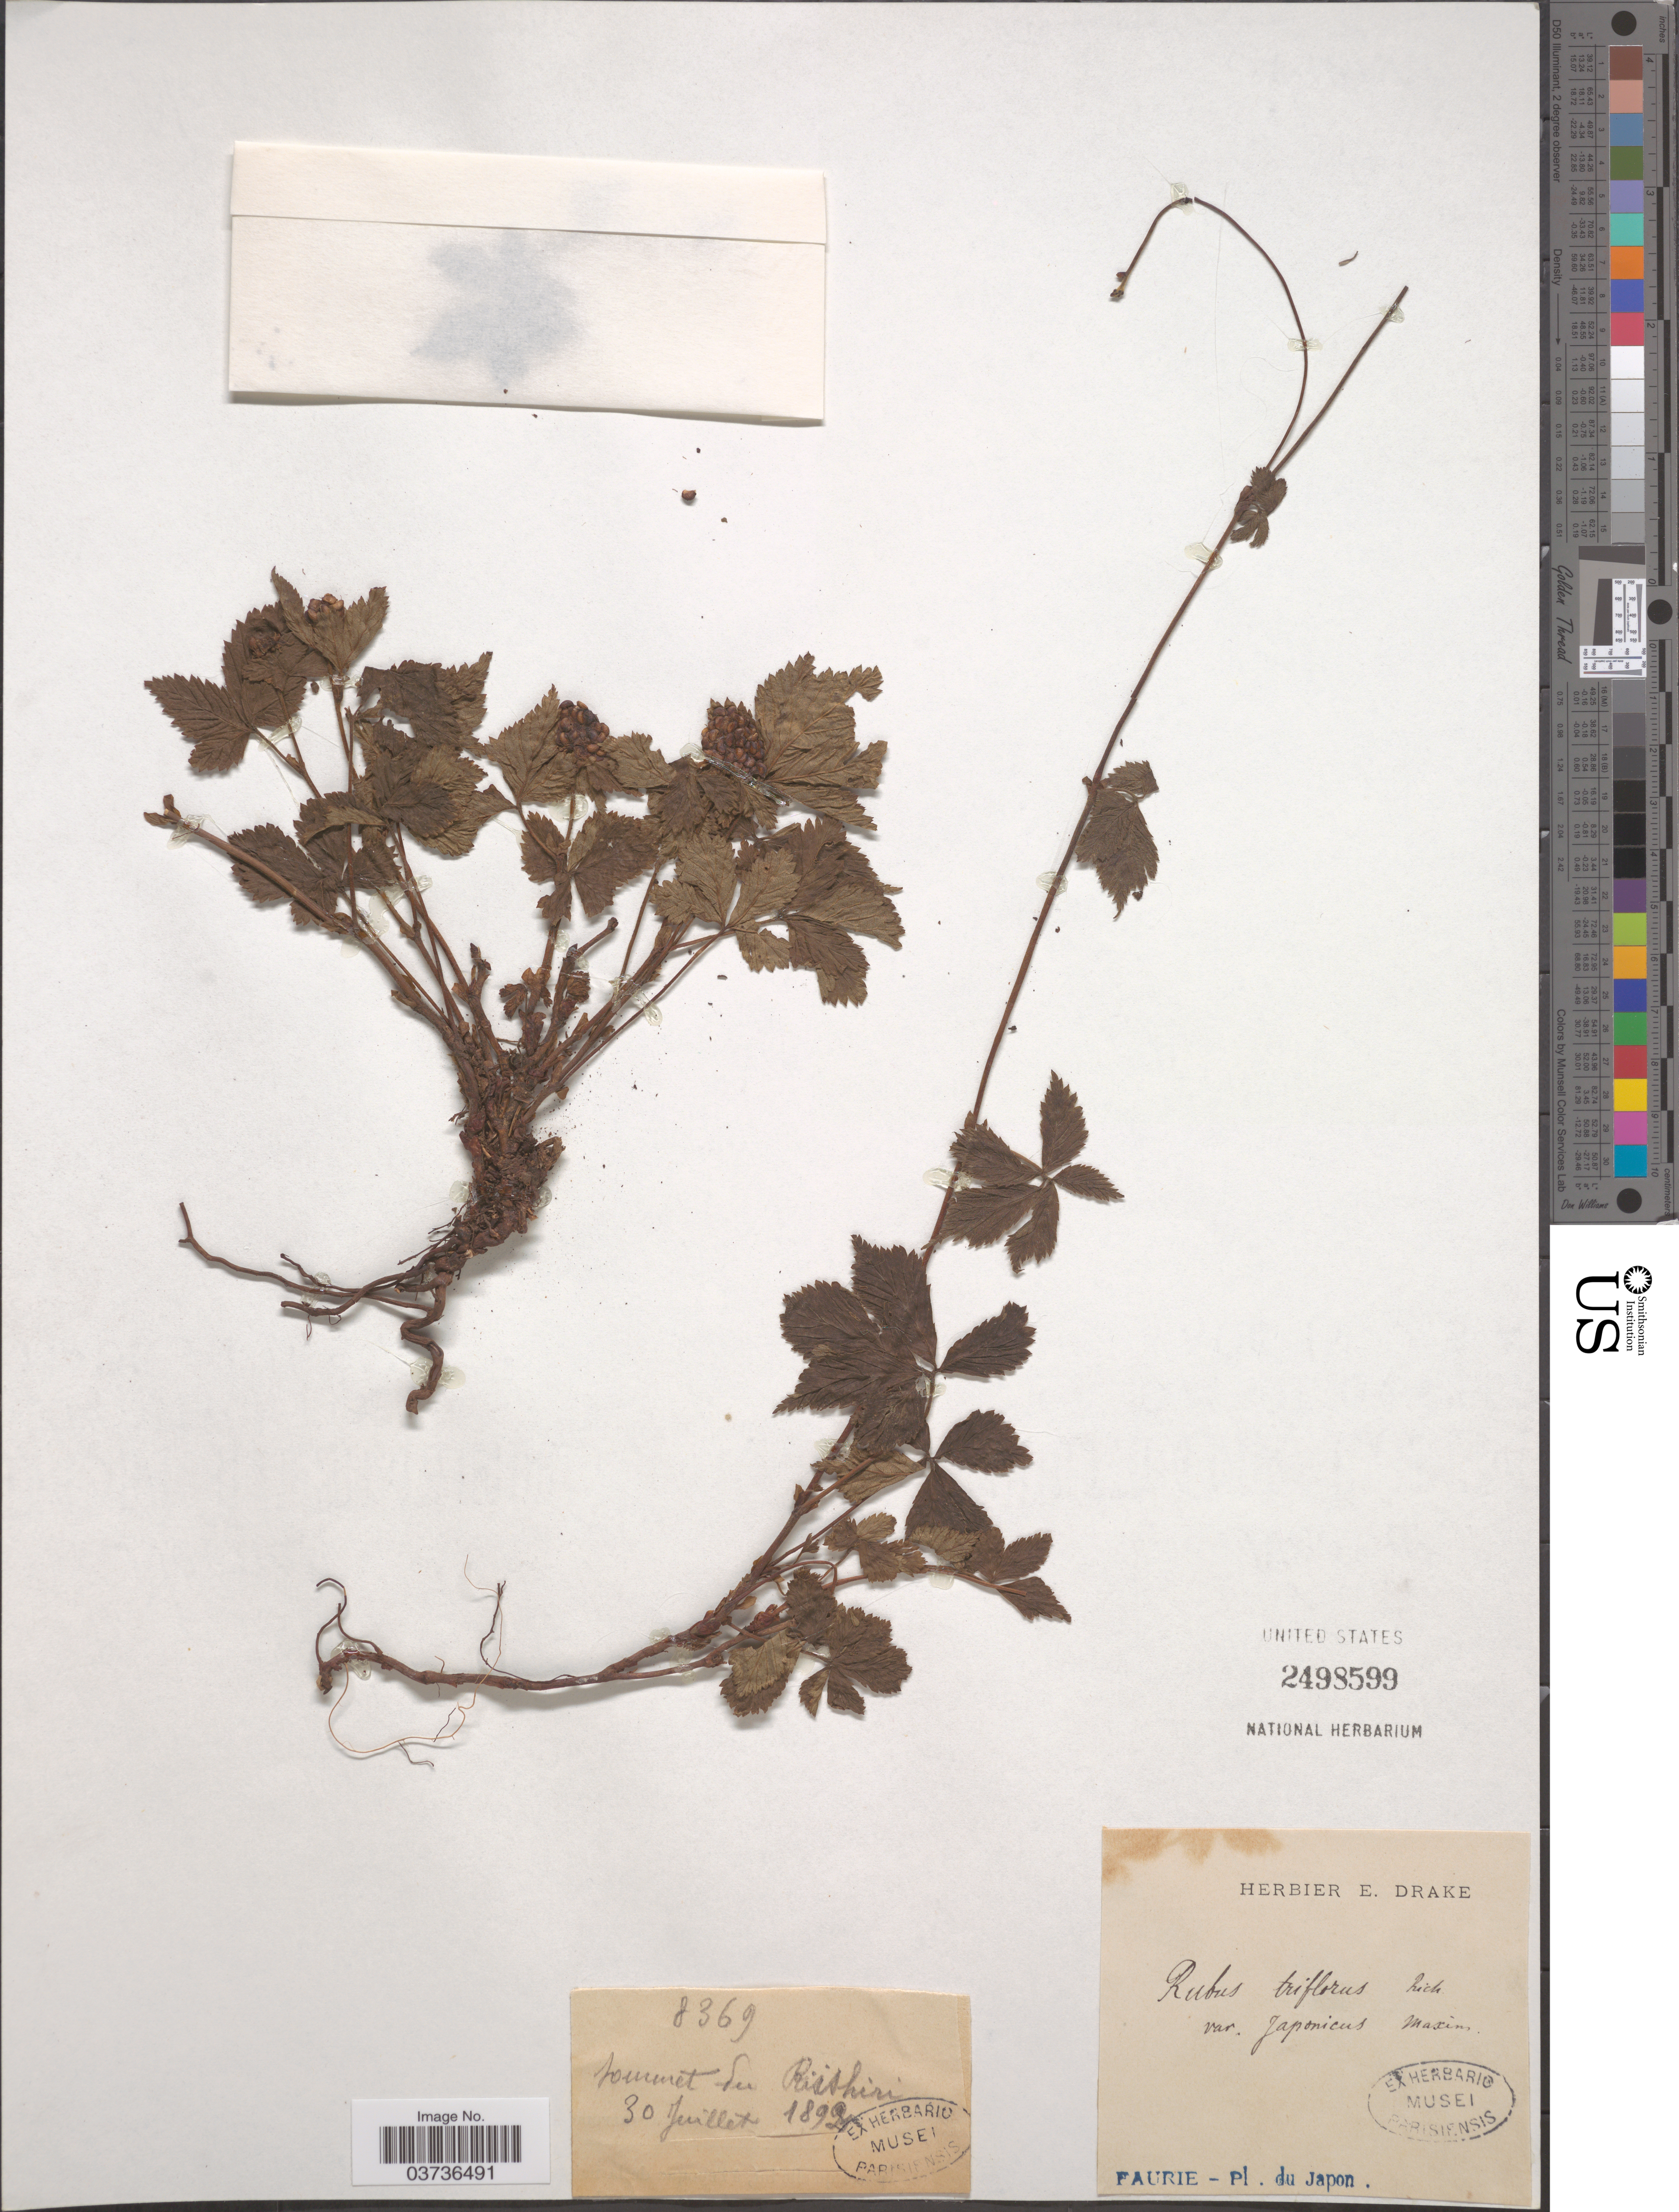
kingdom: Plantae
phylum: Tracheophyta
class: Magnoliopsida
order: Rosales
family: Rosaceae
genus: Rubus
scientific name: Rubus triflorus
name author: Richardson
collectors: -. Faurie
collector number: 8369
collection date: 1892-07-30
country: Japan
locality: Sommet du Riishiri.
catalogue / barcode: US 2498599